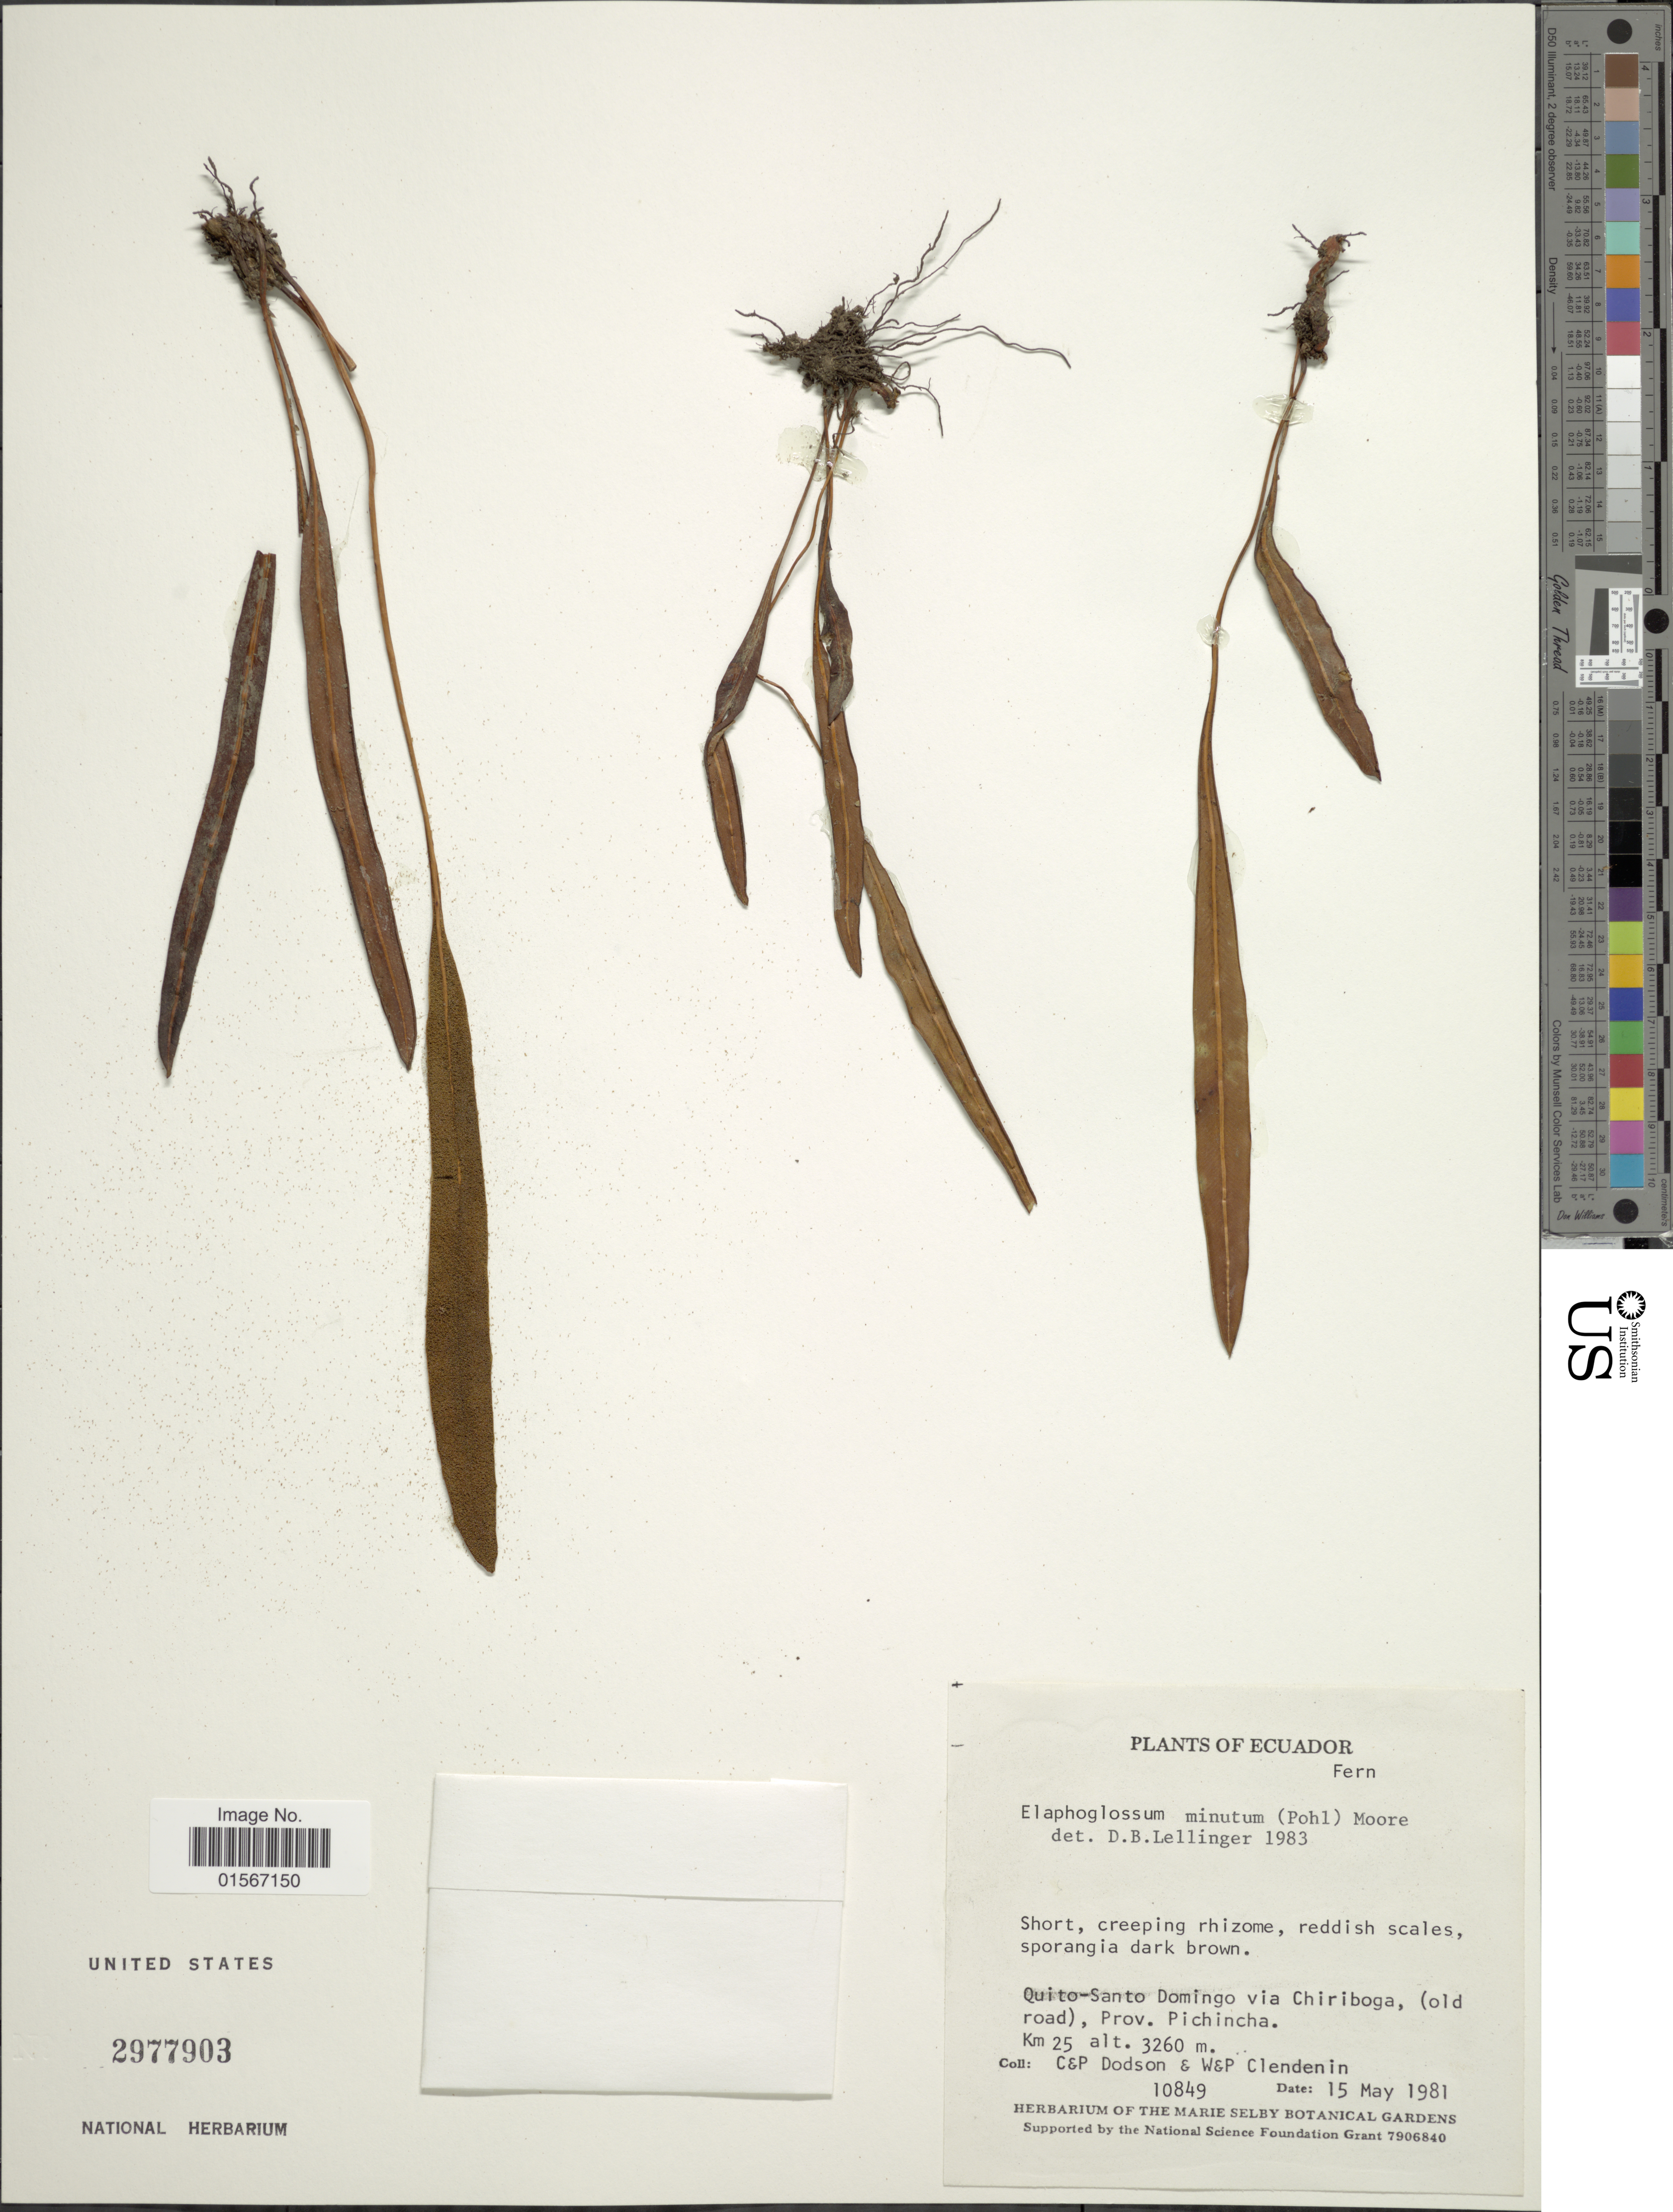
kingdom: Plantae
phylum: Tracheophyta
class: Polypodiopsida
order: Polypodiales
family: Dryopteridaceae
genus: Elaphoglossum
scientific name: Elaphoglossum minutum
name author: (Pohl ex Fée) T. Moore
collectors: C. Dodson, P. M. Dodson, P. Clendenin & P. Clendenin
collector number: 10849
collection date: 1981-05-15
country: Ecuador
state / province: Pichincha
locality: Ecuador, Quito-Santo Domingo via Chiriboga, (old road), Prov. Pichincha. Km 25.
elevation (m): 3260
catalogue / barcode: US 2977903